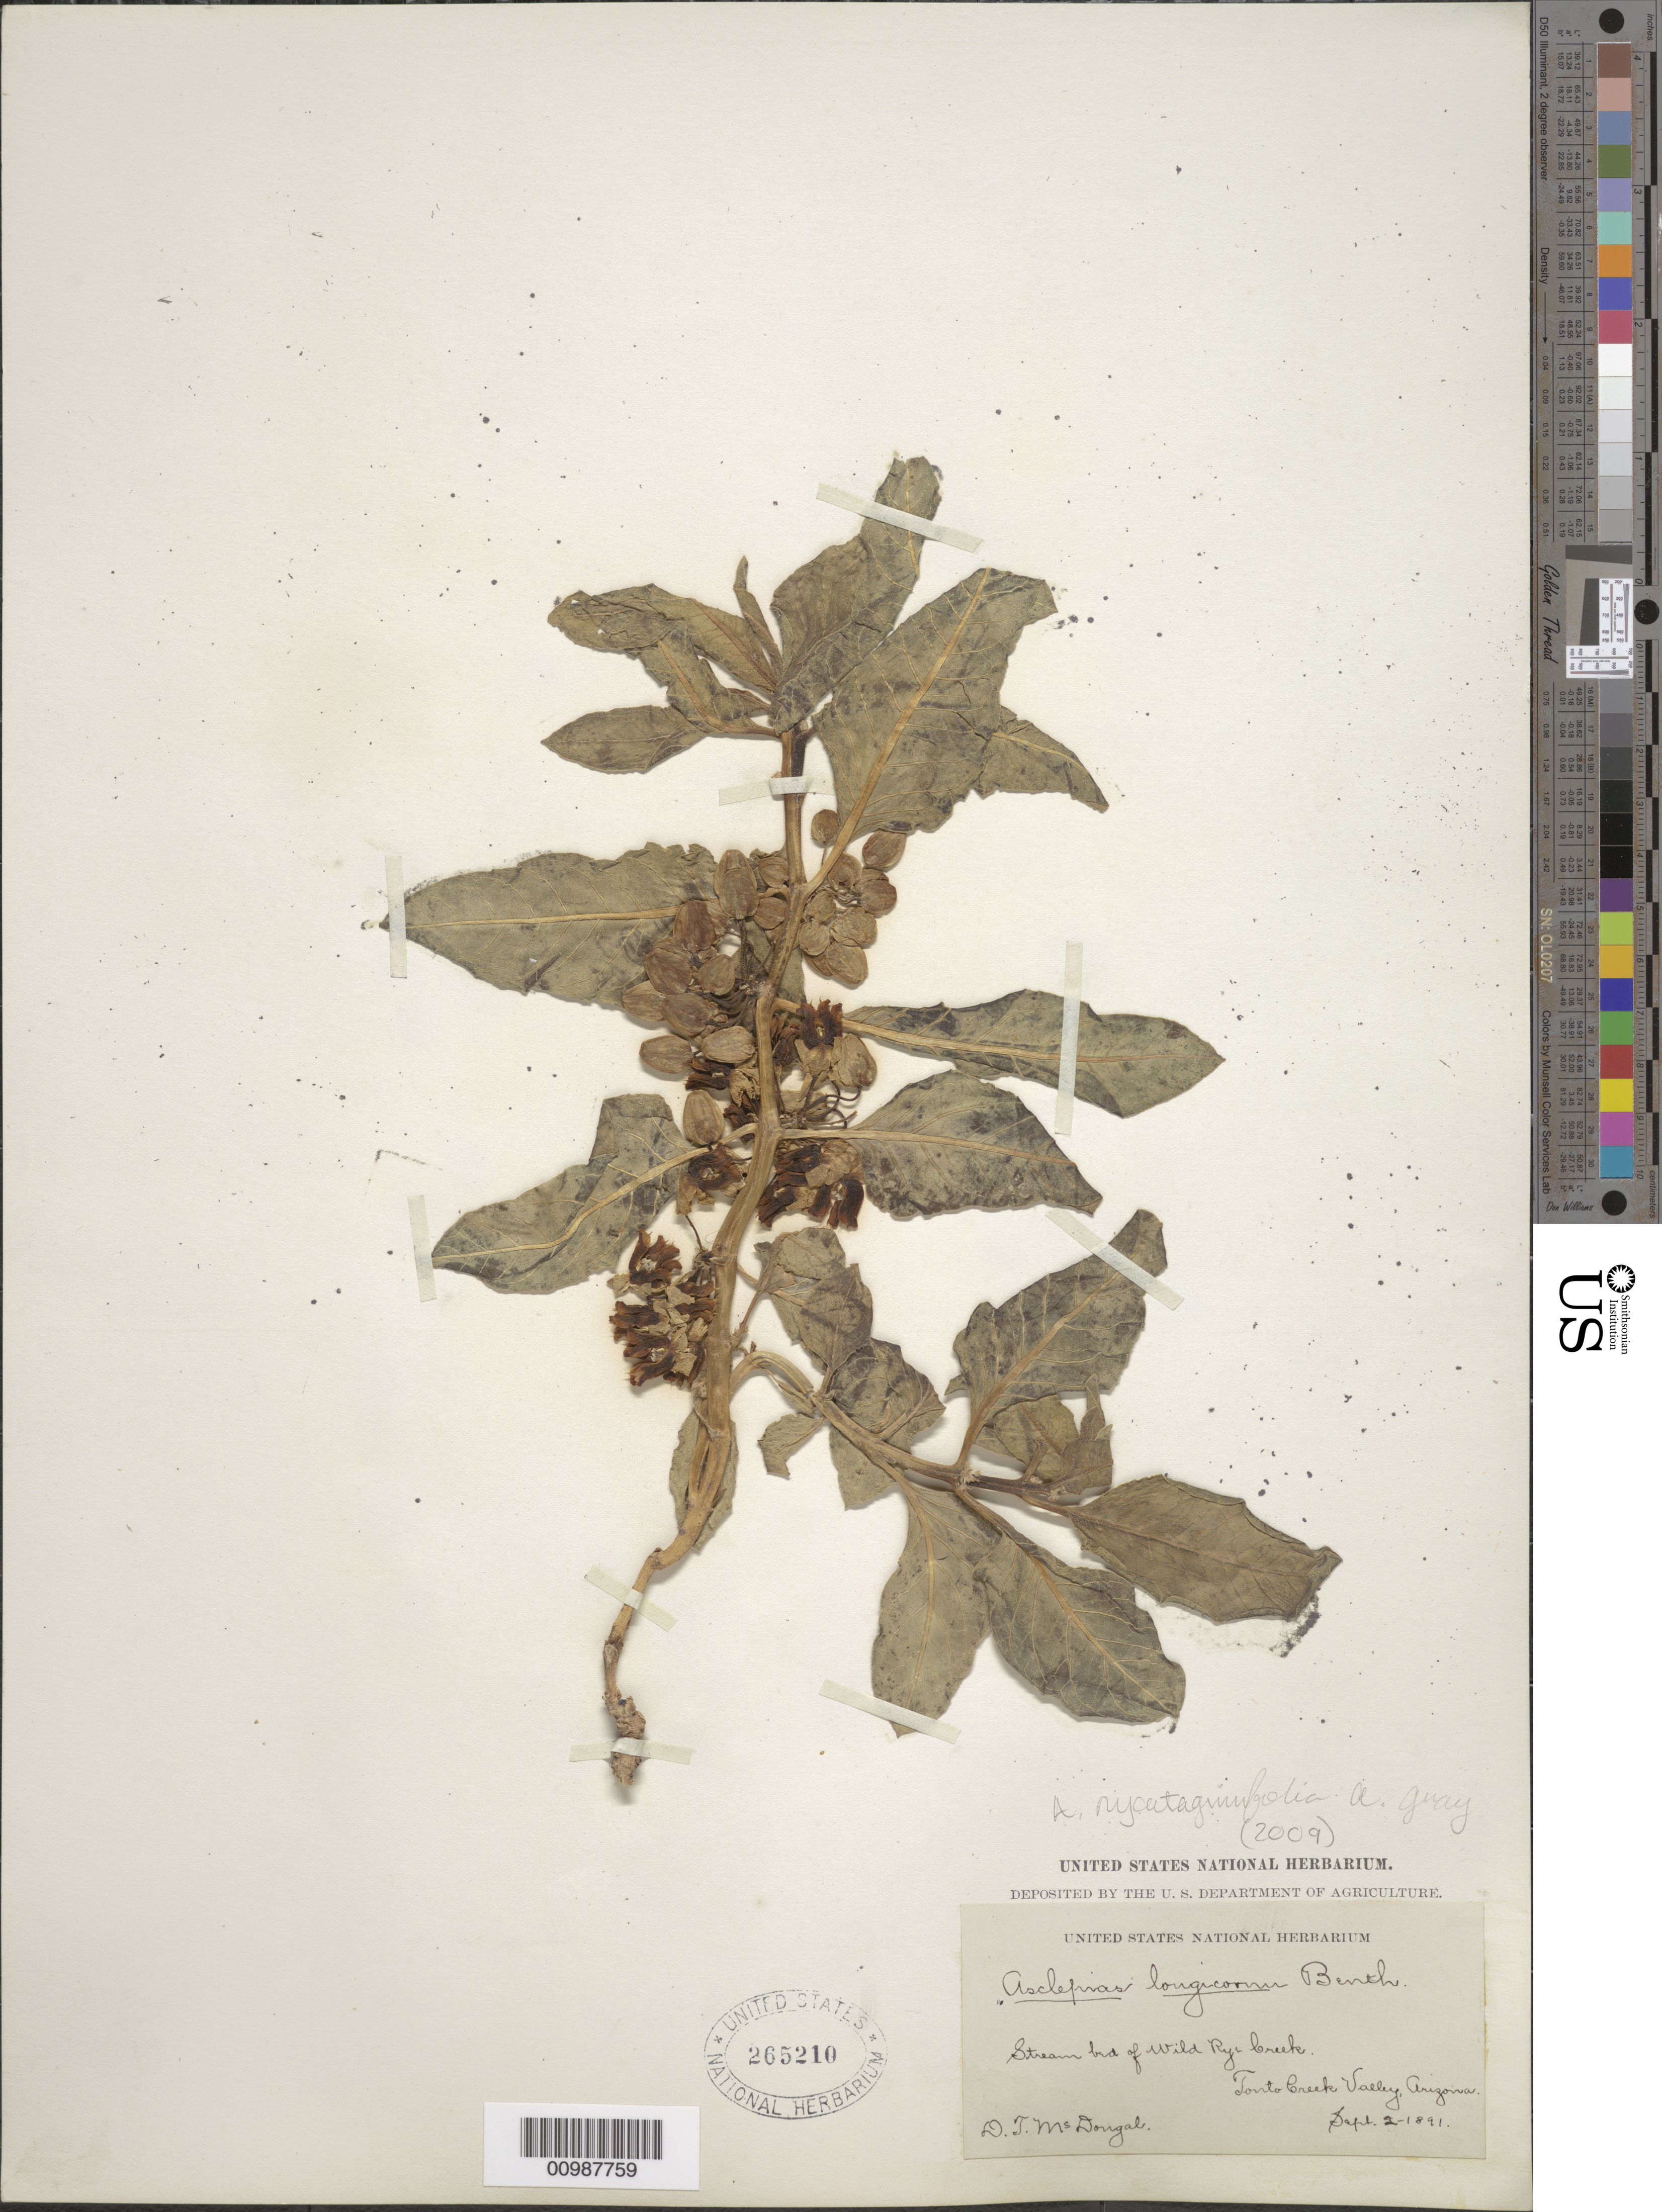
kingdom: Plantae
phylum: Tracheophyta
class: Magnoliopsida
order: Gentianales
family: Apocynaceae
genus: Asclepias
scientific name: Asclepias nyctaginifolia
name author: A. Gray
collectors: D. T. MacDougal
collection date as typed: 02 Sep 1891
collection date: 1891-09-02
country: United States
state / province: Arizona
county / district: Gila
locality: Tonto Creek Valley; stream.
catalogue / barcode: US 265210